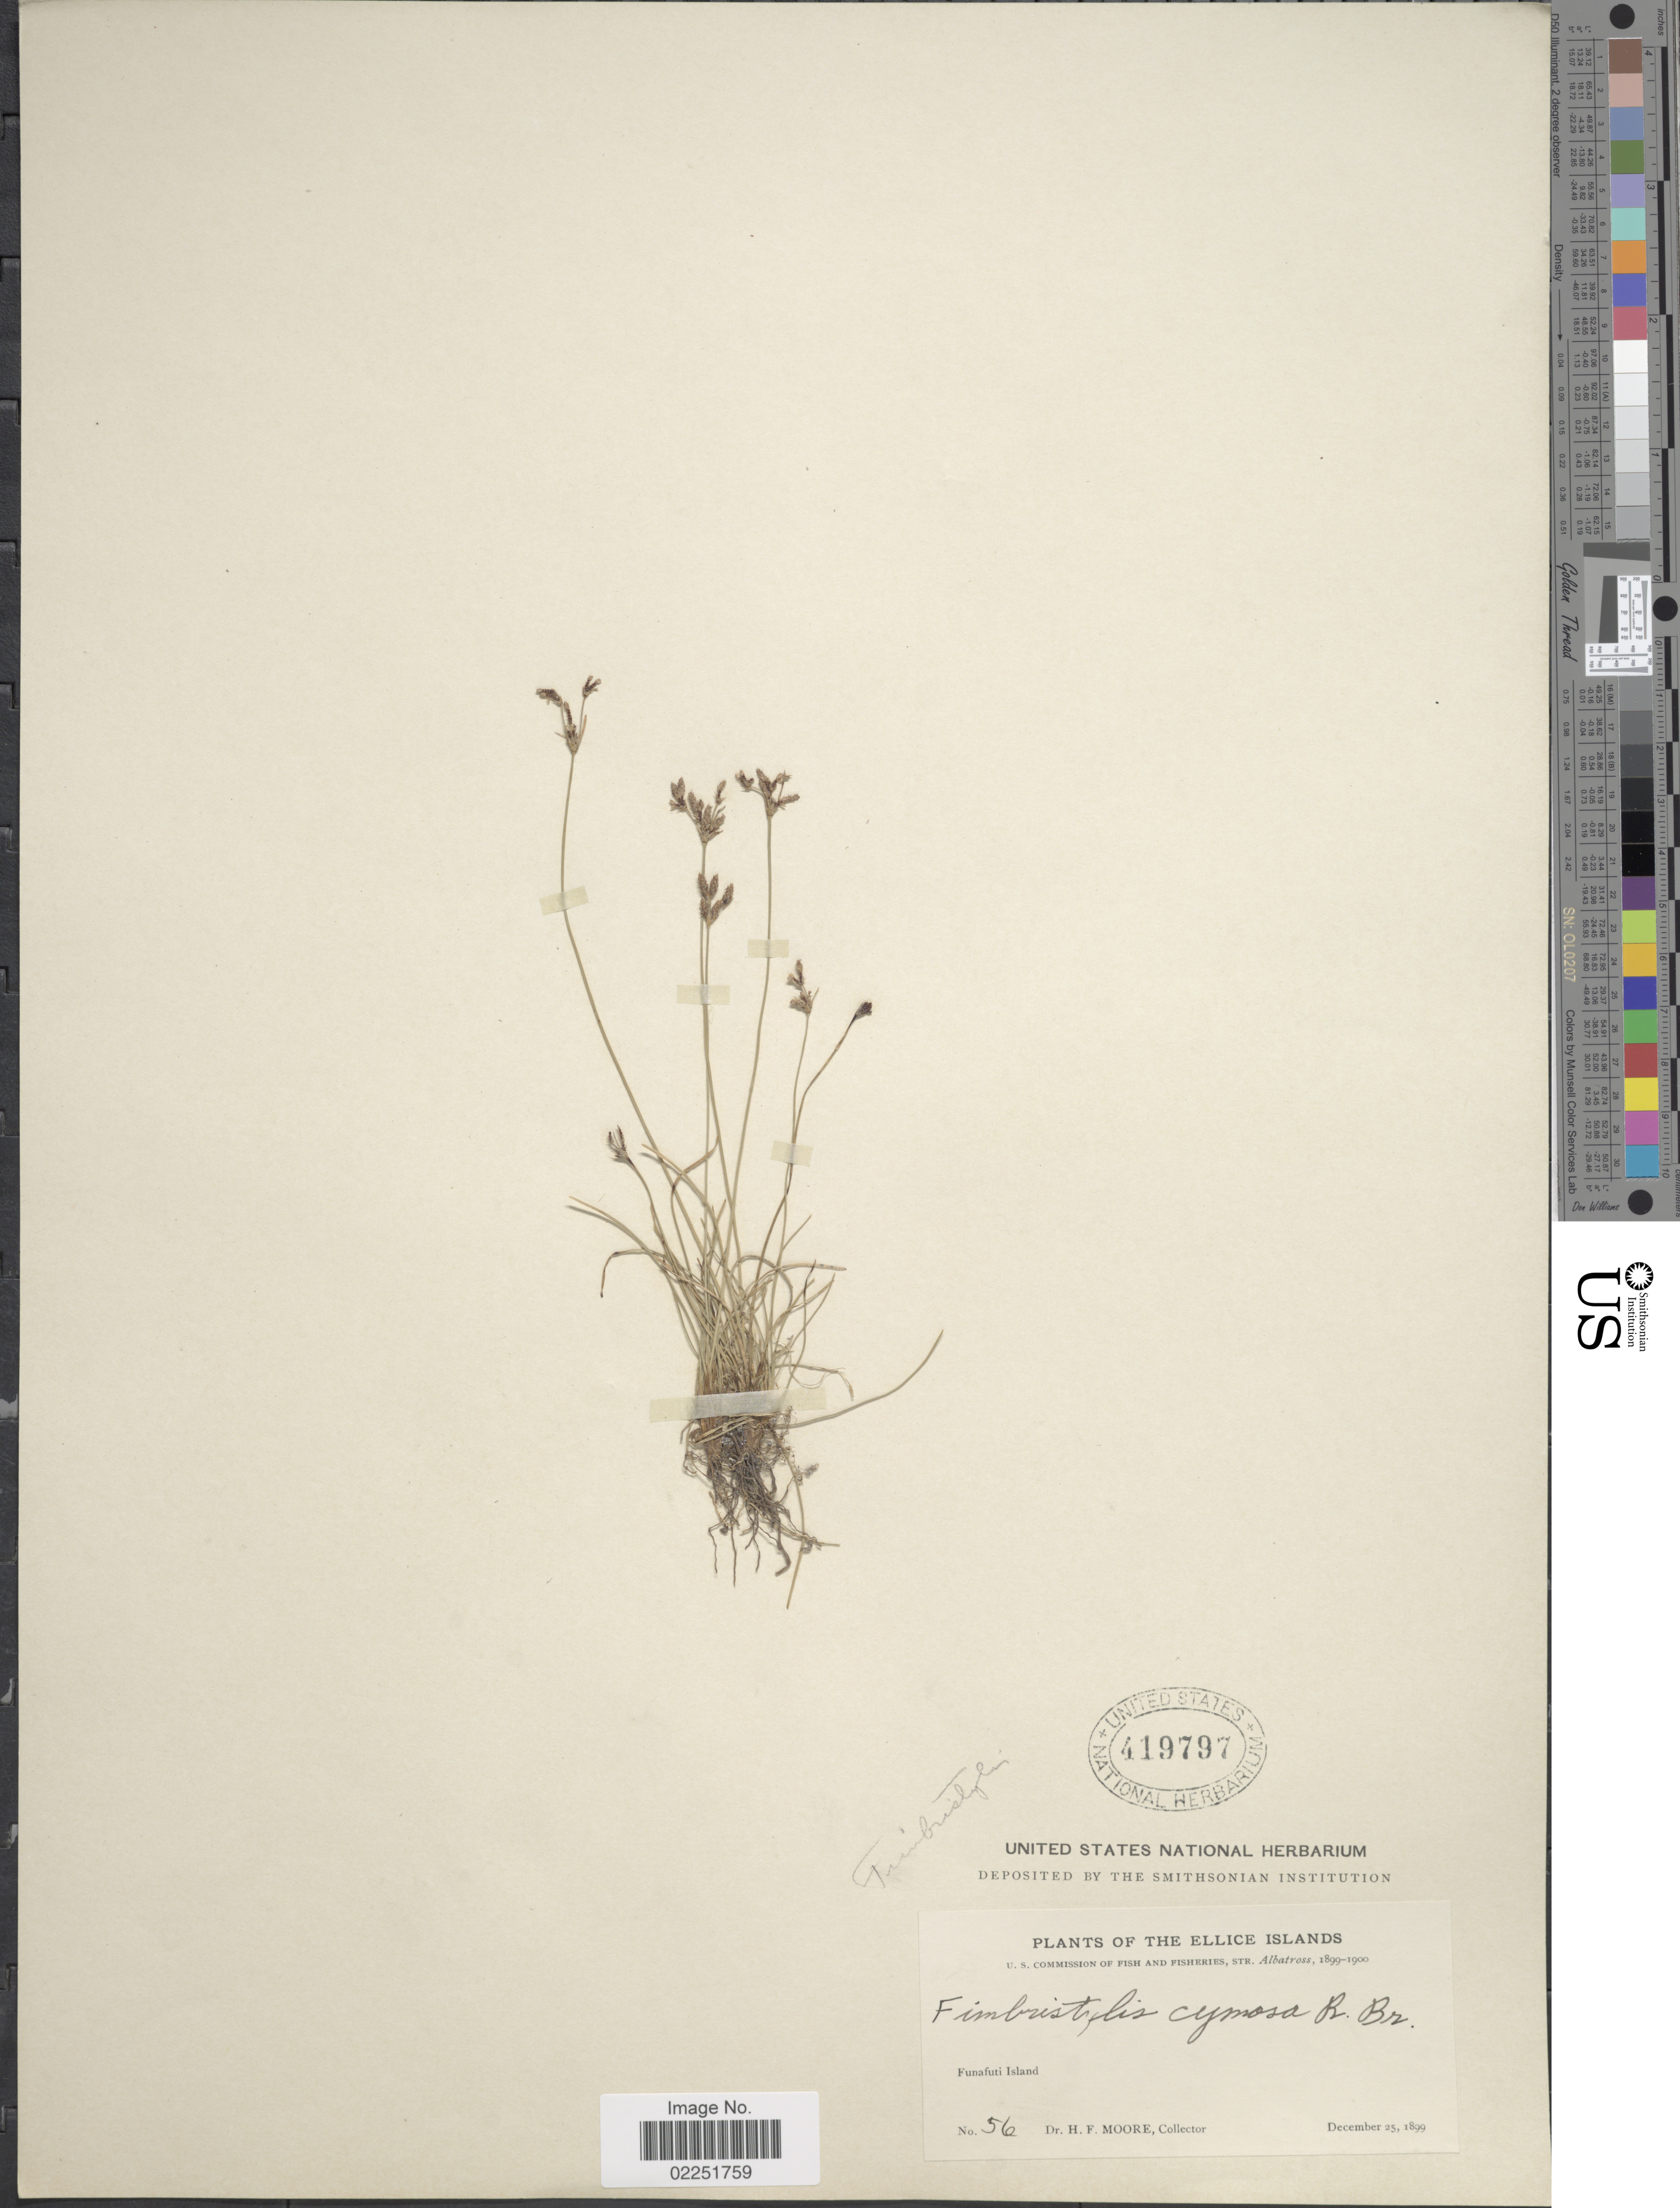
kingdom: Plantae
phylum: Tracheophyta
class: Liliopsida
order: Poales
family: Cyperaceae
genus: Fimbristylis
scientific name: Fimbristylis cymosa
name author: R. Br.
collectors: H. F. Moore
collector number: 56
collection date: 1899-12-25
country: Tuvalu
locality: Ellice Islands, Funafuti Island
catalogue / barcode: US 419797